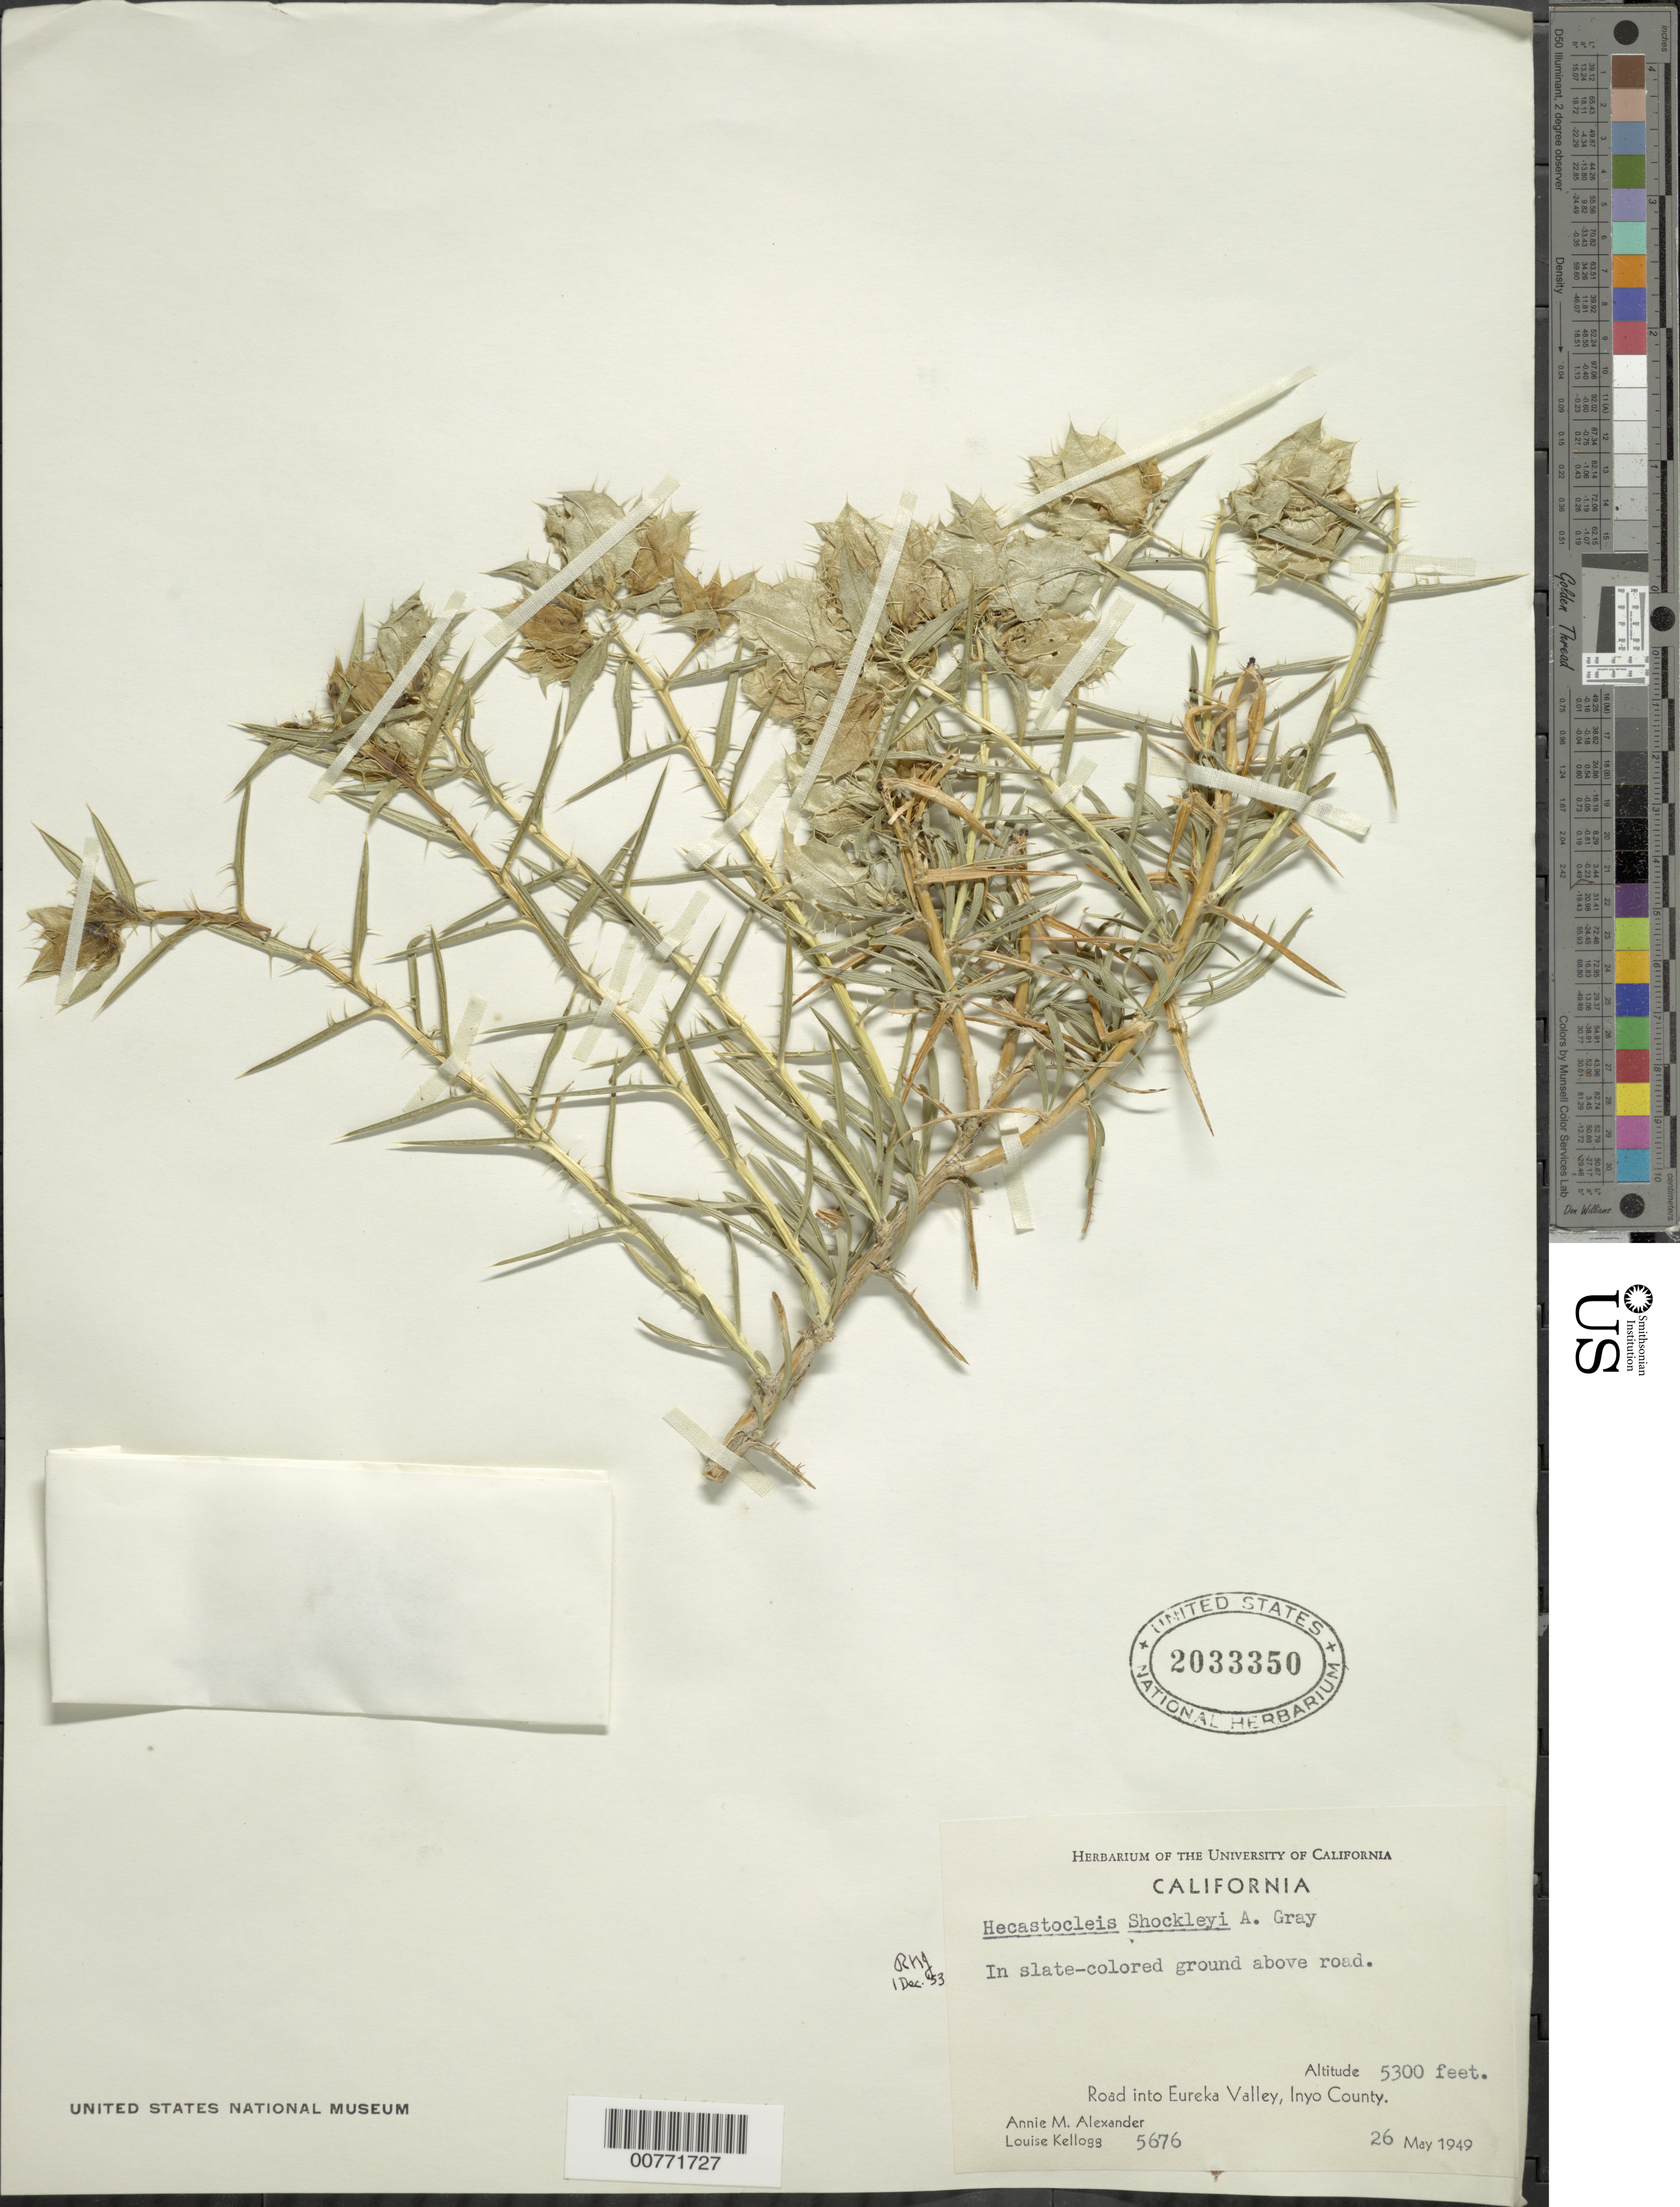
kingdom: Plantae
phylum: Tracheophyta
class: Magnoliopsida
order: Asterales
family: Asteraceae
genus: Hecastocleis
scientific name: Hecastocleis shockleyi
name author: A. Gray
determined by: R. H. J.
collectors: A. M. Alexander & L. Kellogg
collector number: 5676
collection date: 1949-05-26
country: United States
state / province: California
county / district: Inyo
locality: Eureka Valley road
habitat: Slate-colored ground above road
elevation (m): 1615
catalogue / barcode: US 2033350